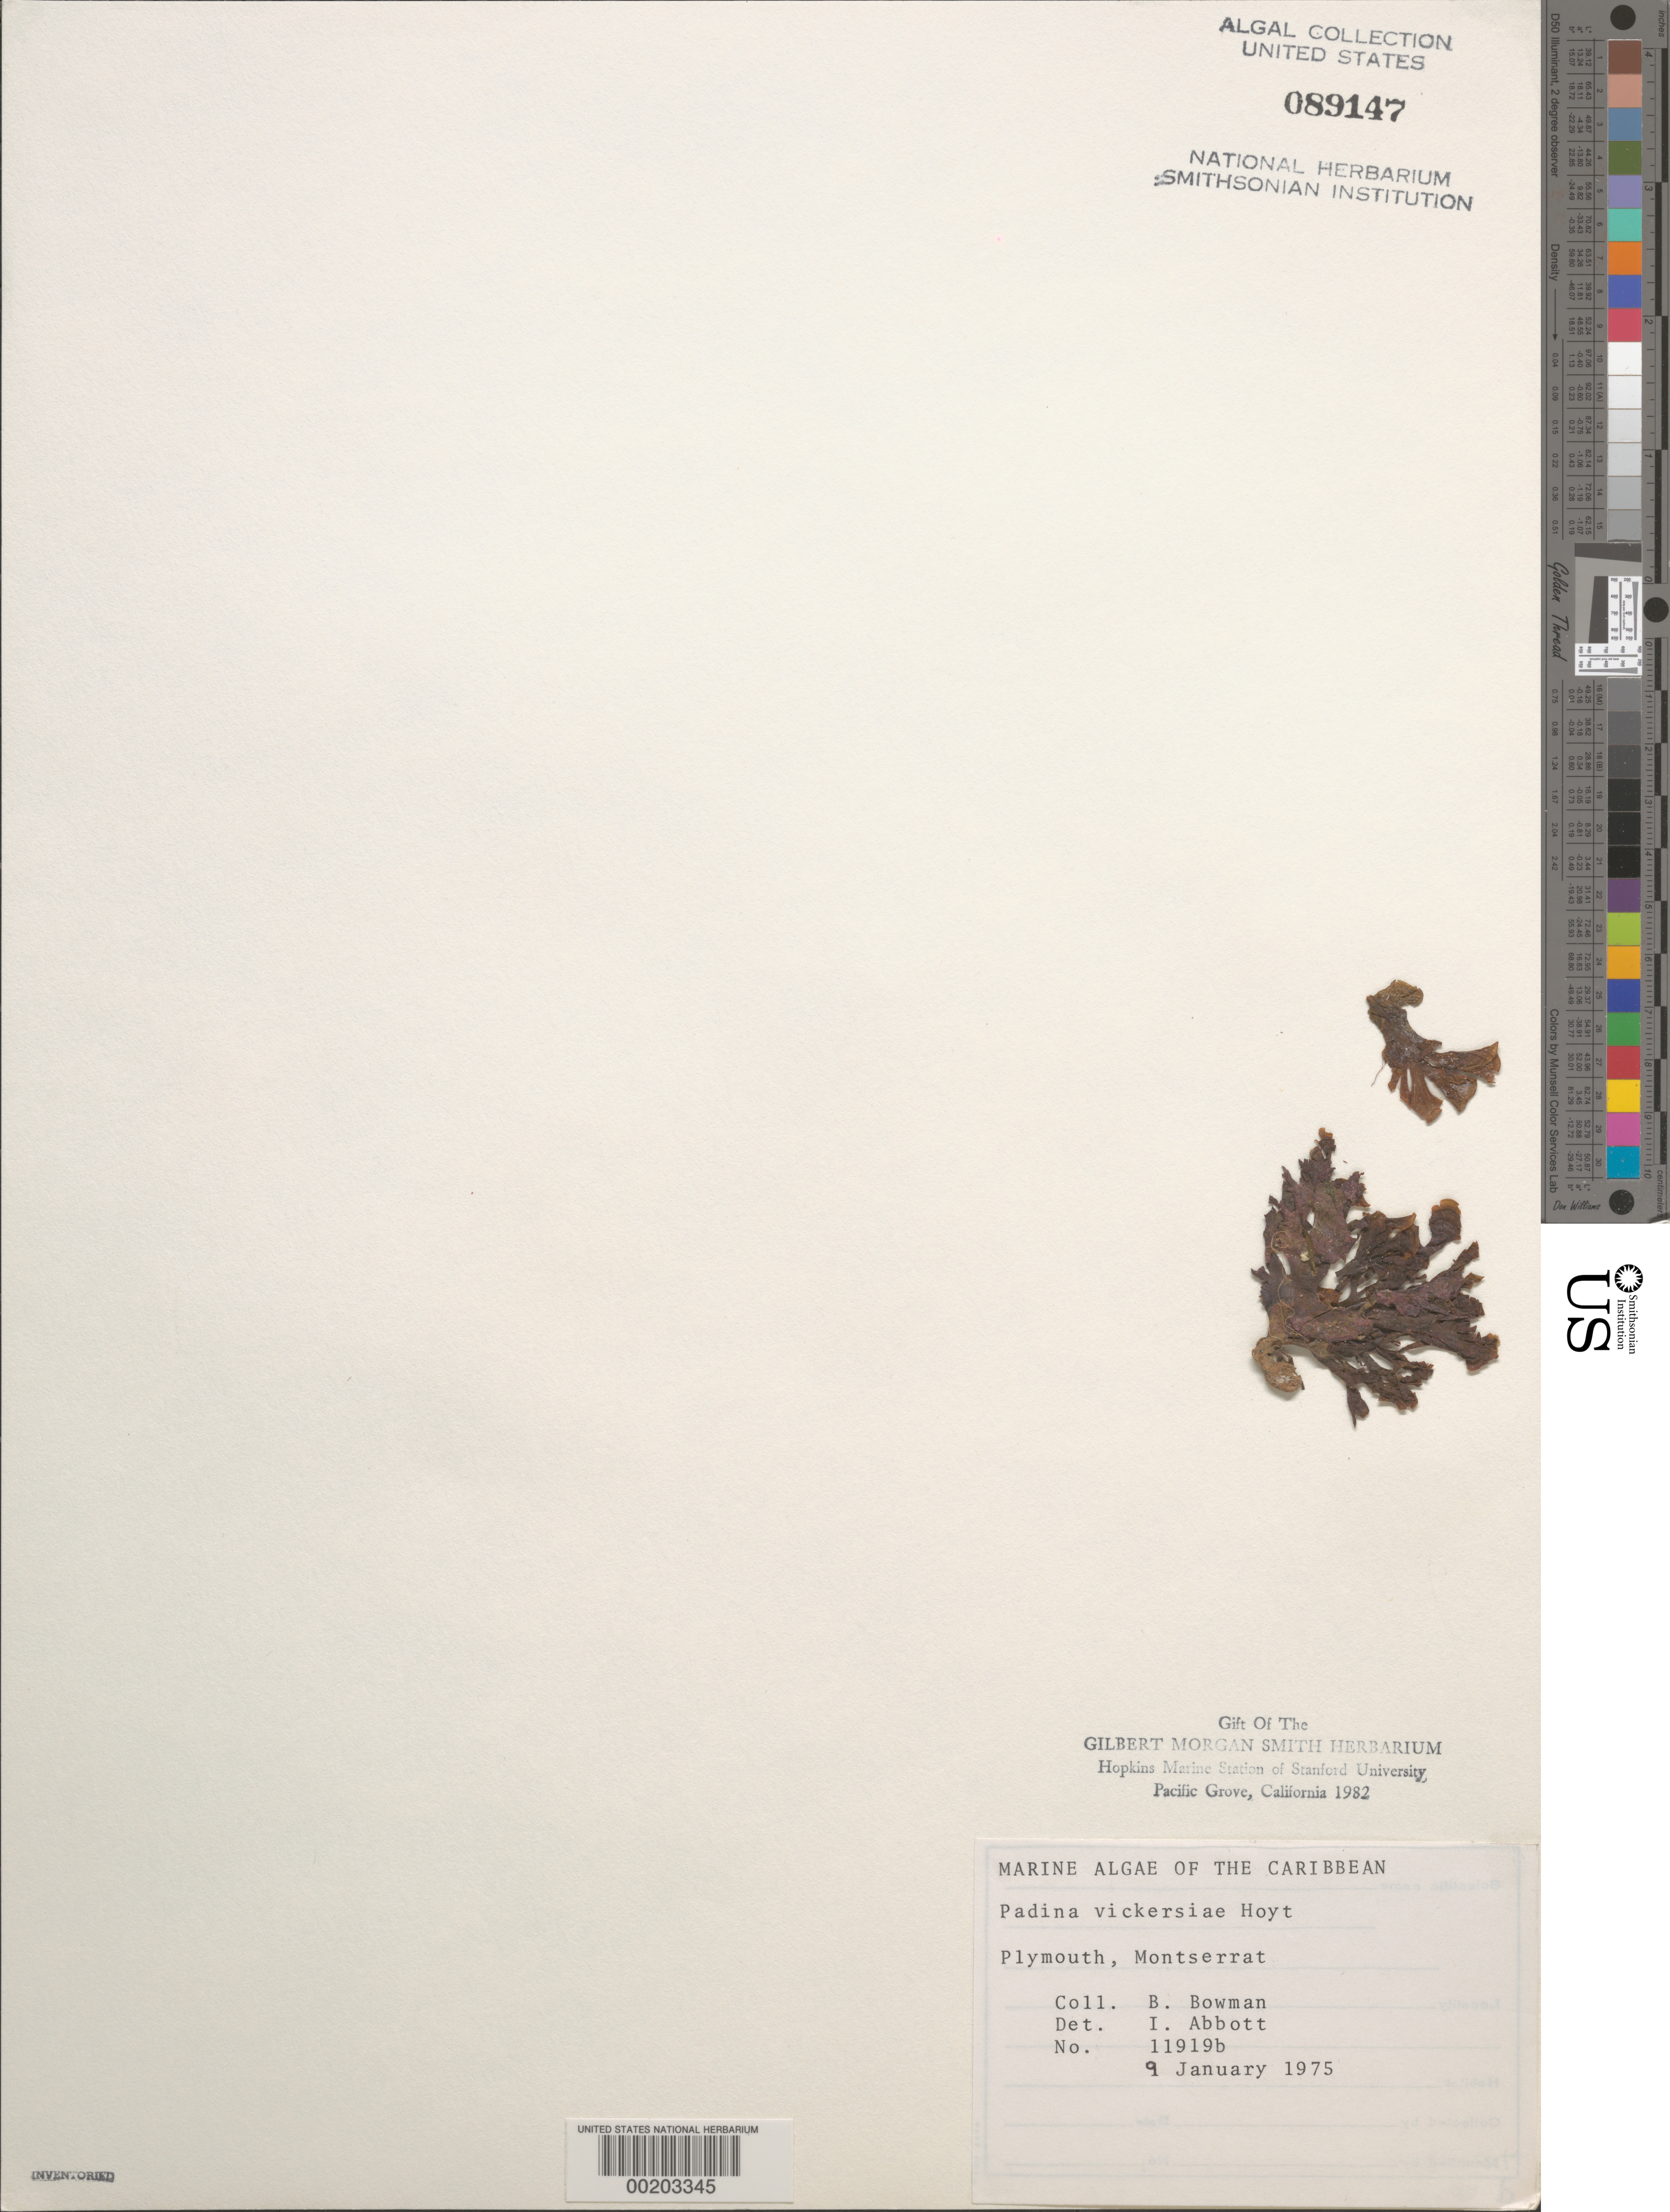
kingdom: Chromista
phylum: Ochrophyta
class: Phaeophyceae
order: Dictyotales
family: Dictyotaceae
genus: Padina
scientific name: Padina gymnospora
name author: (Kütz.) O.G. Sond.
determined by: Algae name updating Project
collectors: B. Bowman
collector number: IAA 11919b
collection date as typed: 09 Jan 1975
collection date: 1975-01-09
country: Montserrat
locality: Plymouth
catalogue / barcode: US 89147